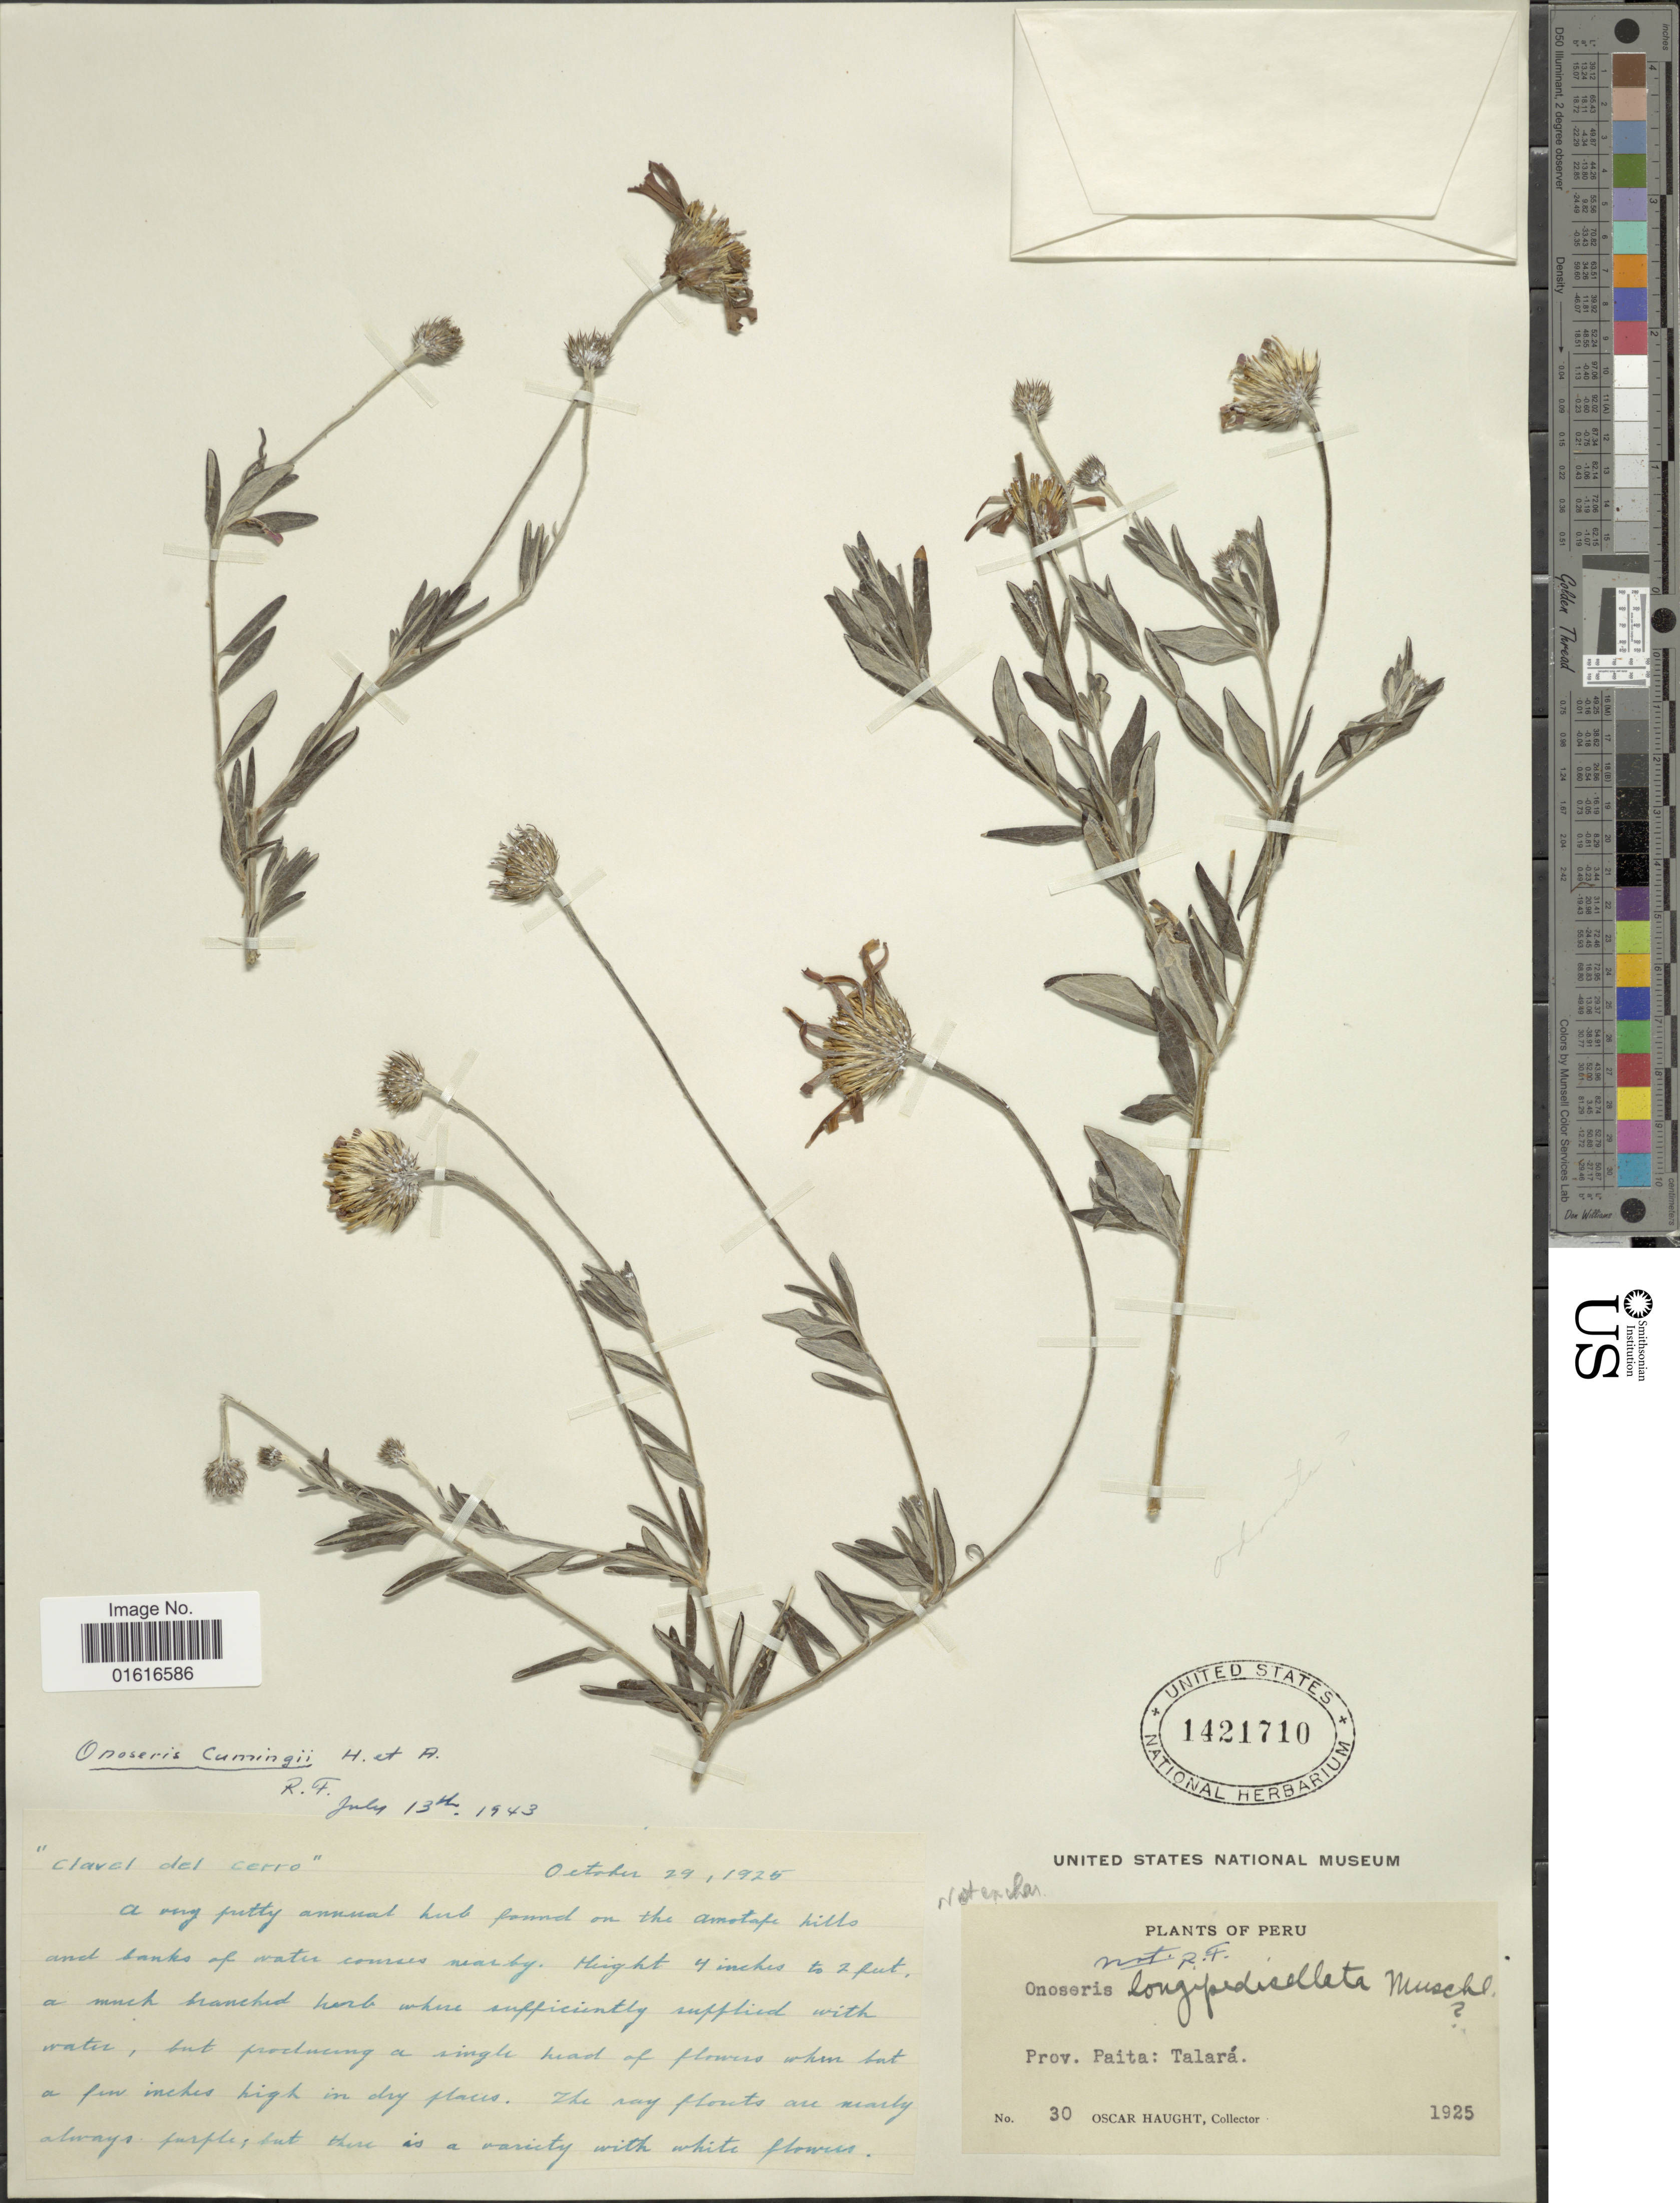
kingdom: Plantae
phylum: Tracheophyta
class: Magnoliopsida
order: Asterales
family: Asteraceae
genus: Onoseris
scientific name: Onoseris cumingii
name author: Hook. & Arn.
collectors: O. L. Haught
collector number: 30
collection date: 1925-10-29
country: Peru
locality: Prov. Paita: Talara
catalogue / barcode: US 1421710